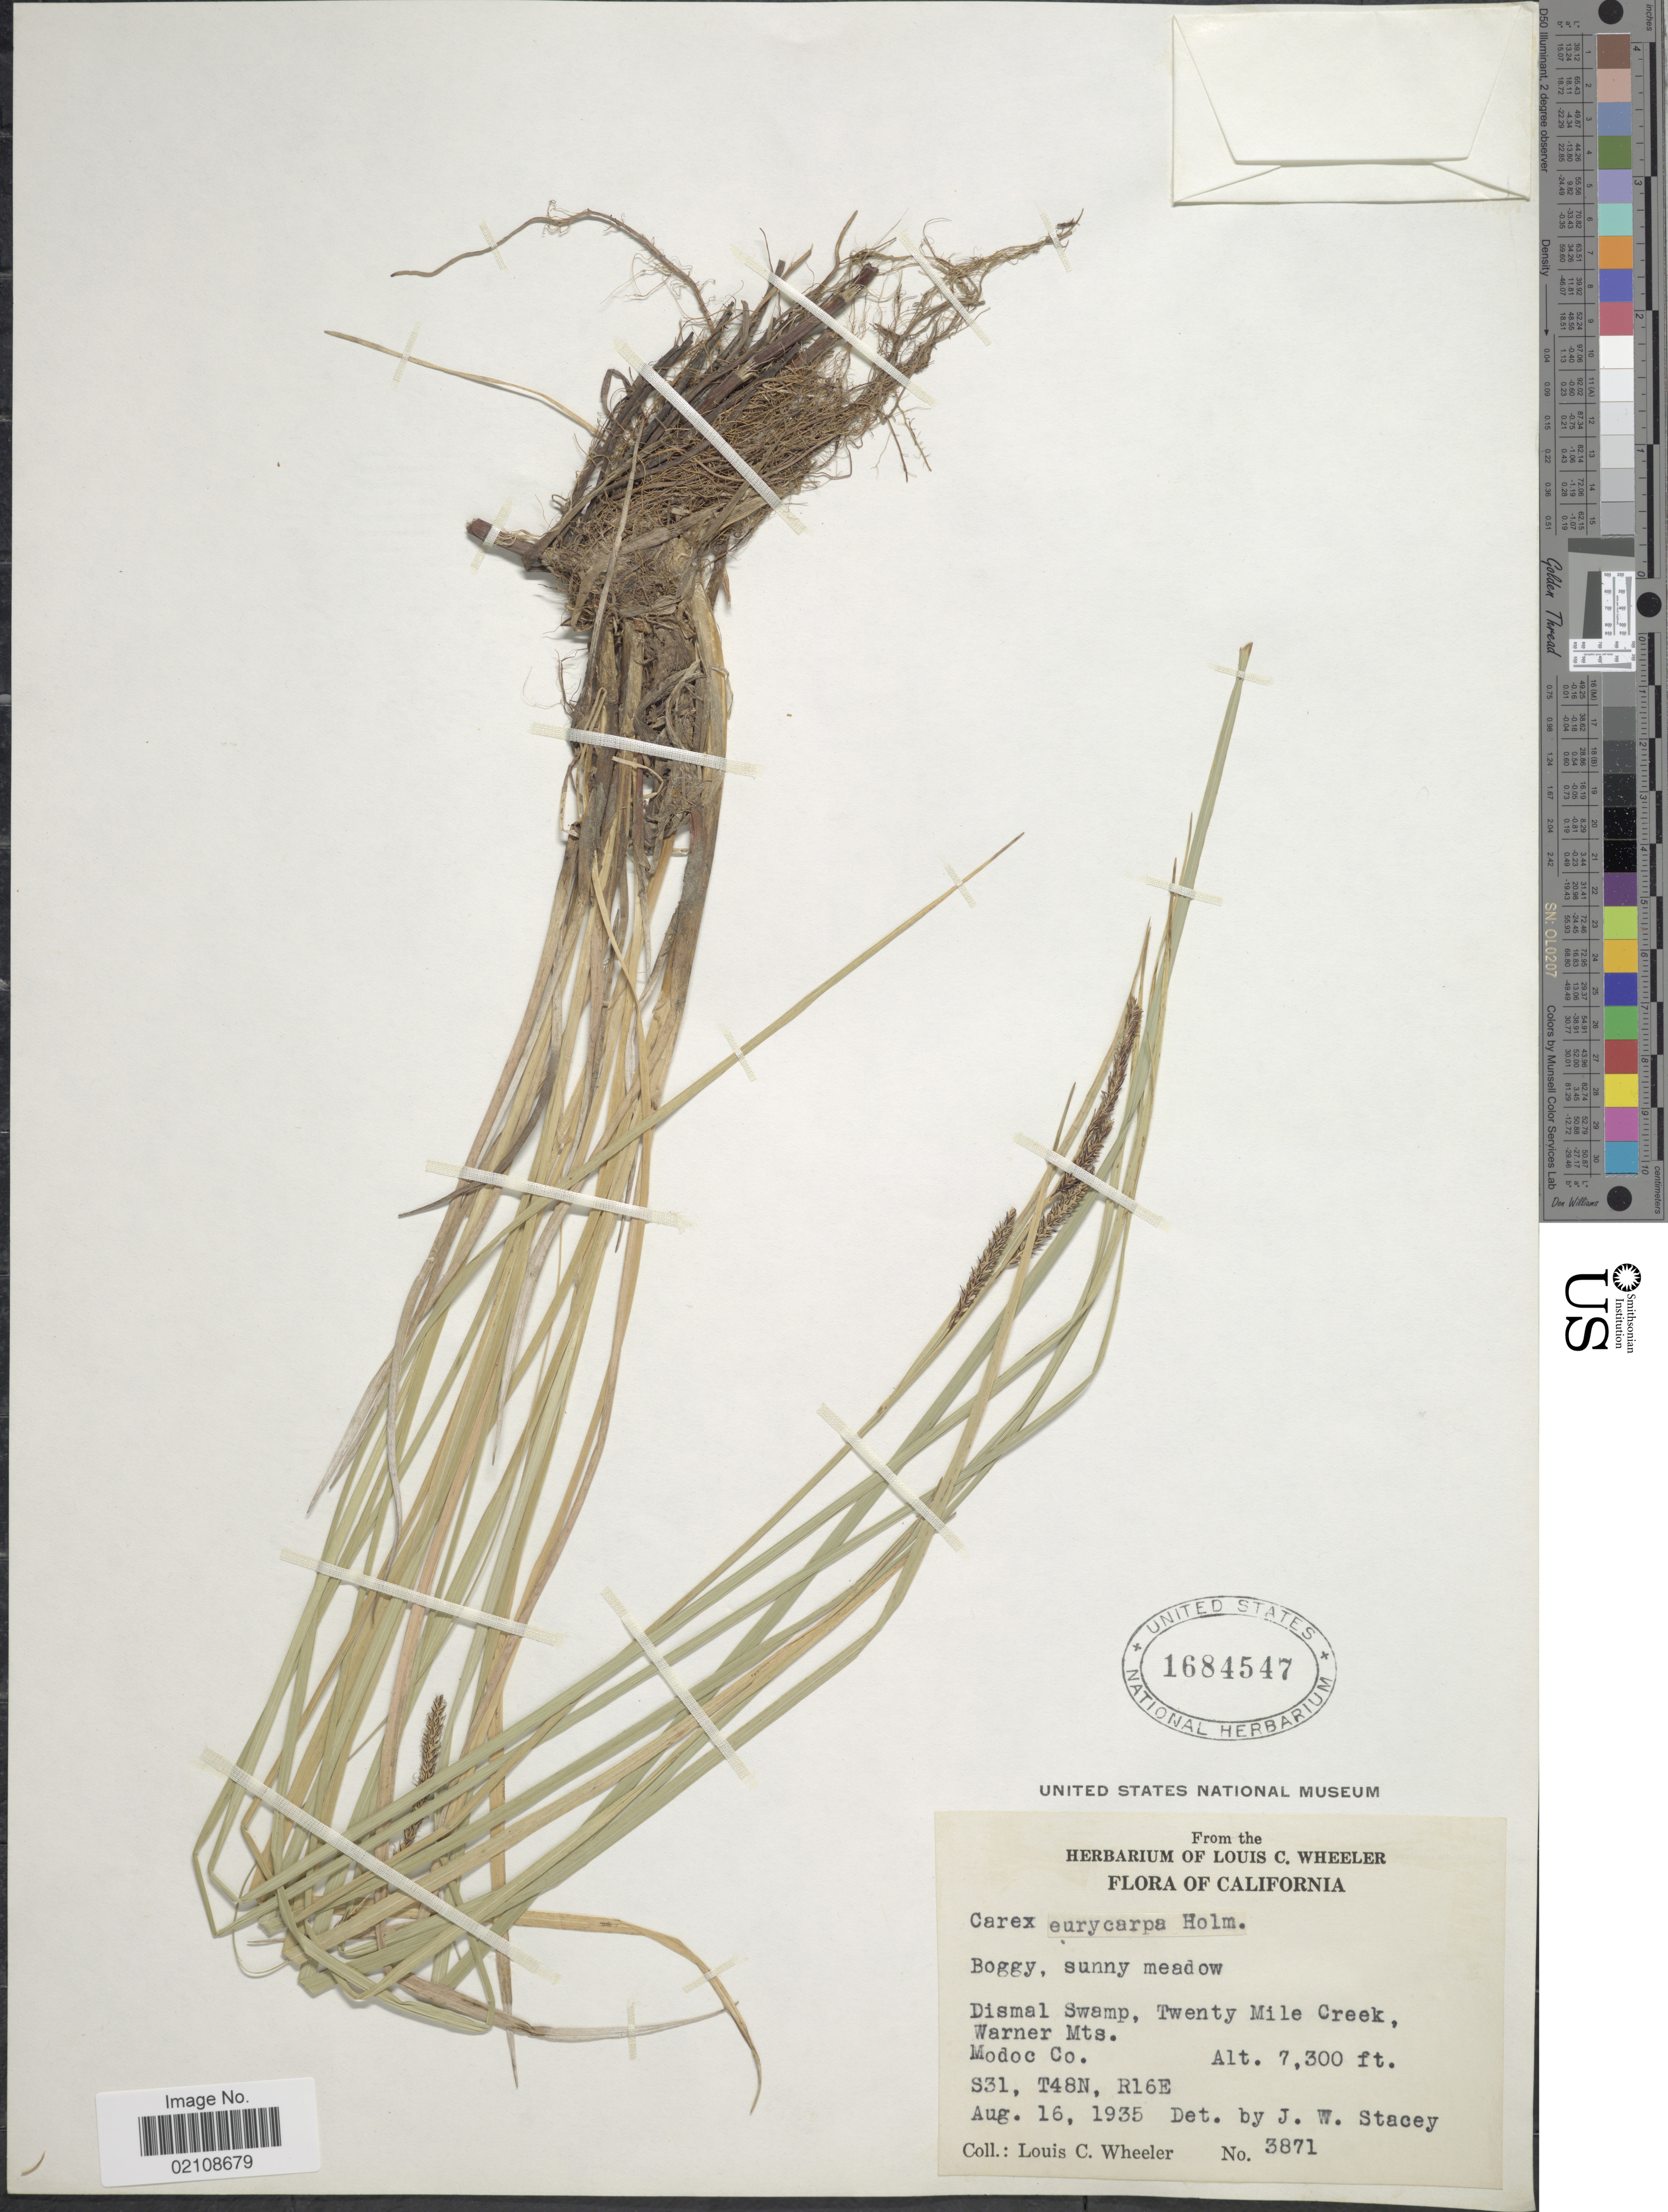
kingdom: Plantae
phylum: Tracheophyta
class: Liliopsida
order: Poales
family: Cyperaceae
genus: Carex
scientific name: Carex angustata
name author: Boott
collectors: L. C. Wheeler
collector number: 3871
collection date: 1935-08-16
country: United States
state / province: California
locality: Sunny meadow, Dismal Swamp, Twenty Mile Creek, Warner Mts., S31, T48N, R16E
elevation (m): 2225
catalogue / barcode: US 1684547